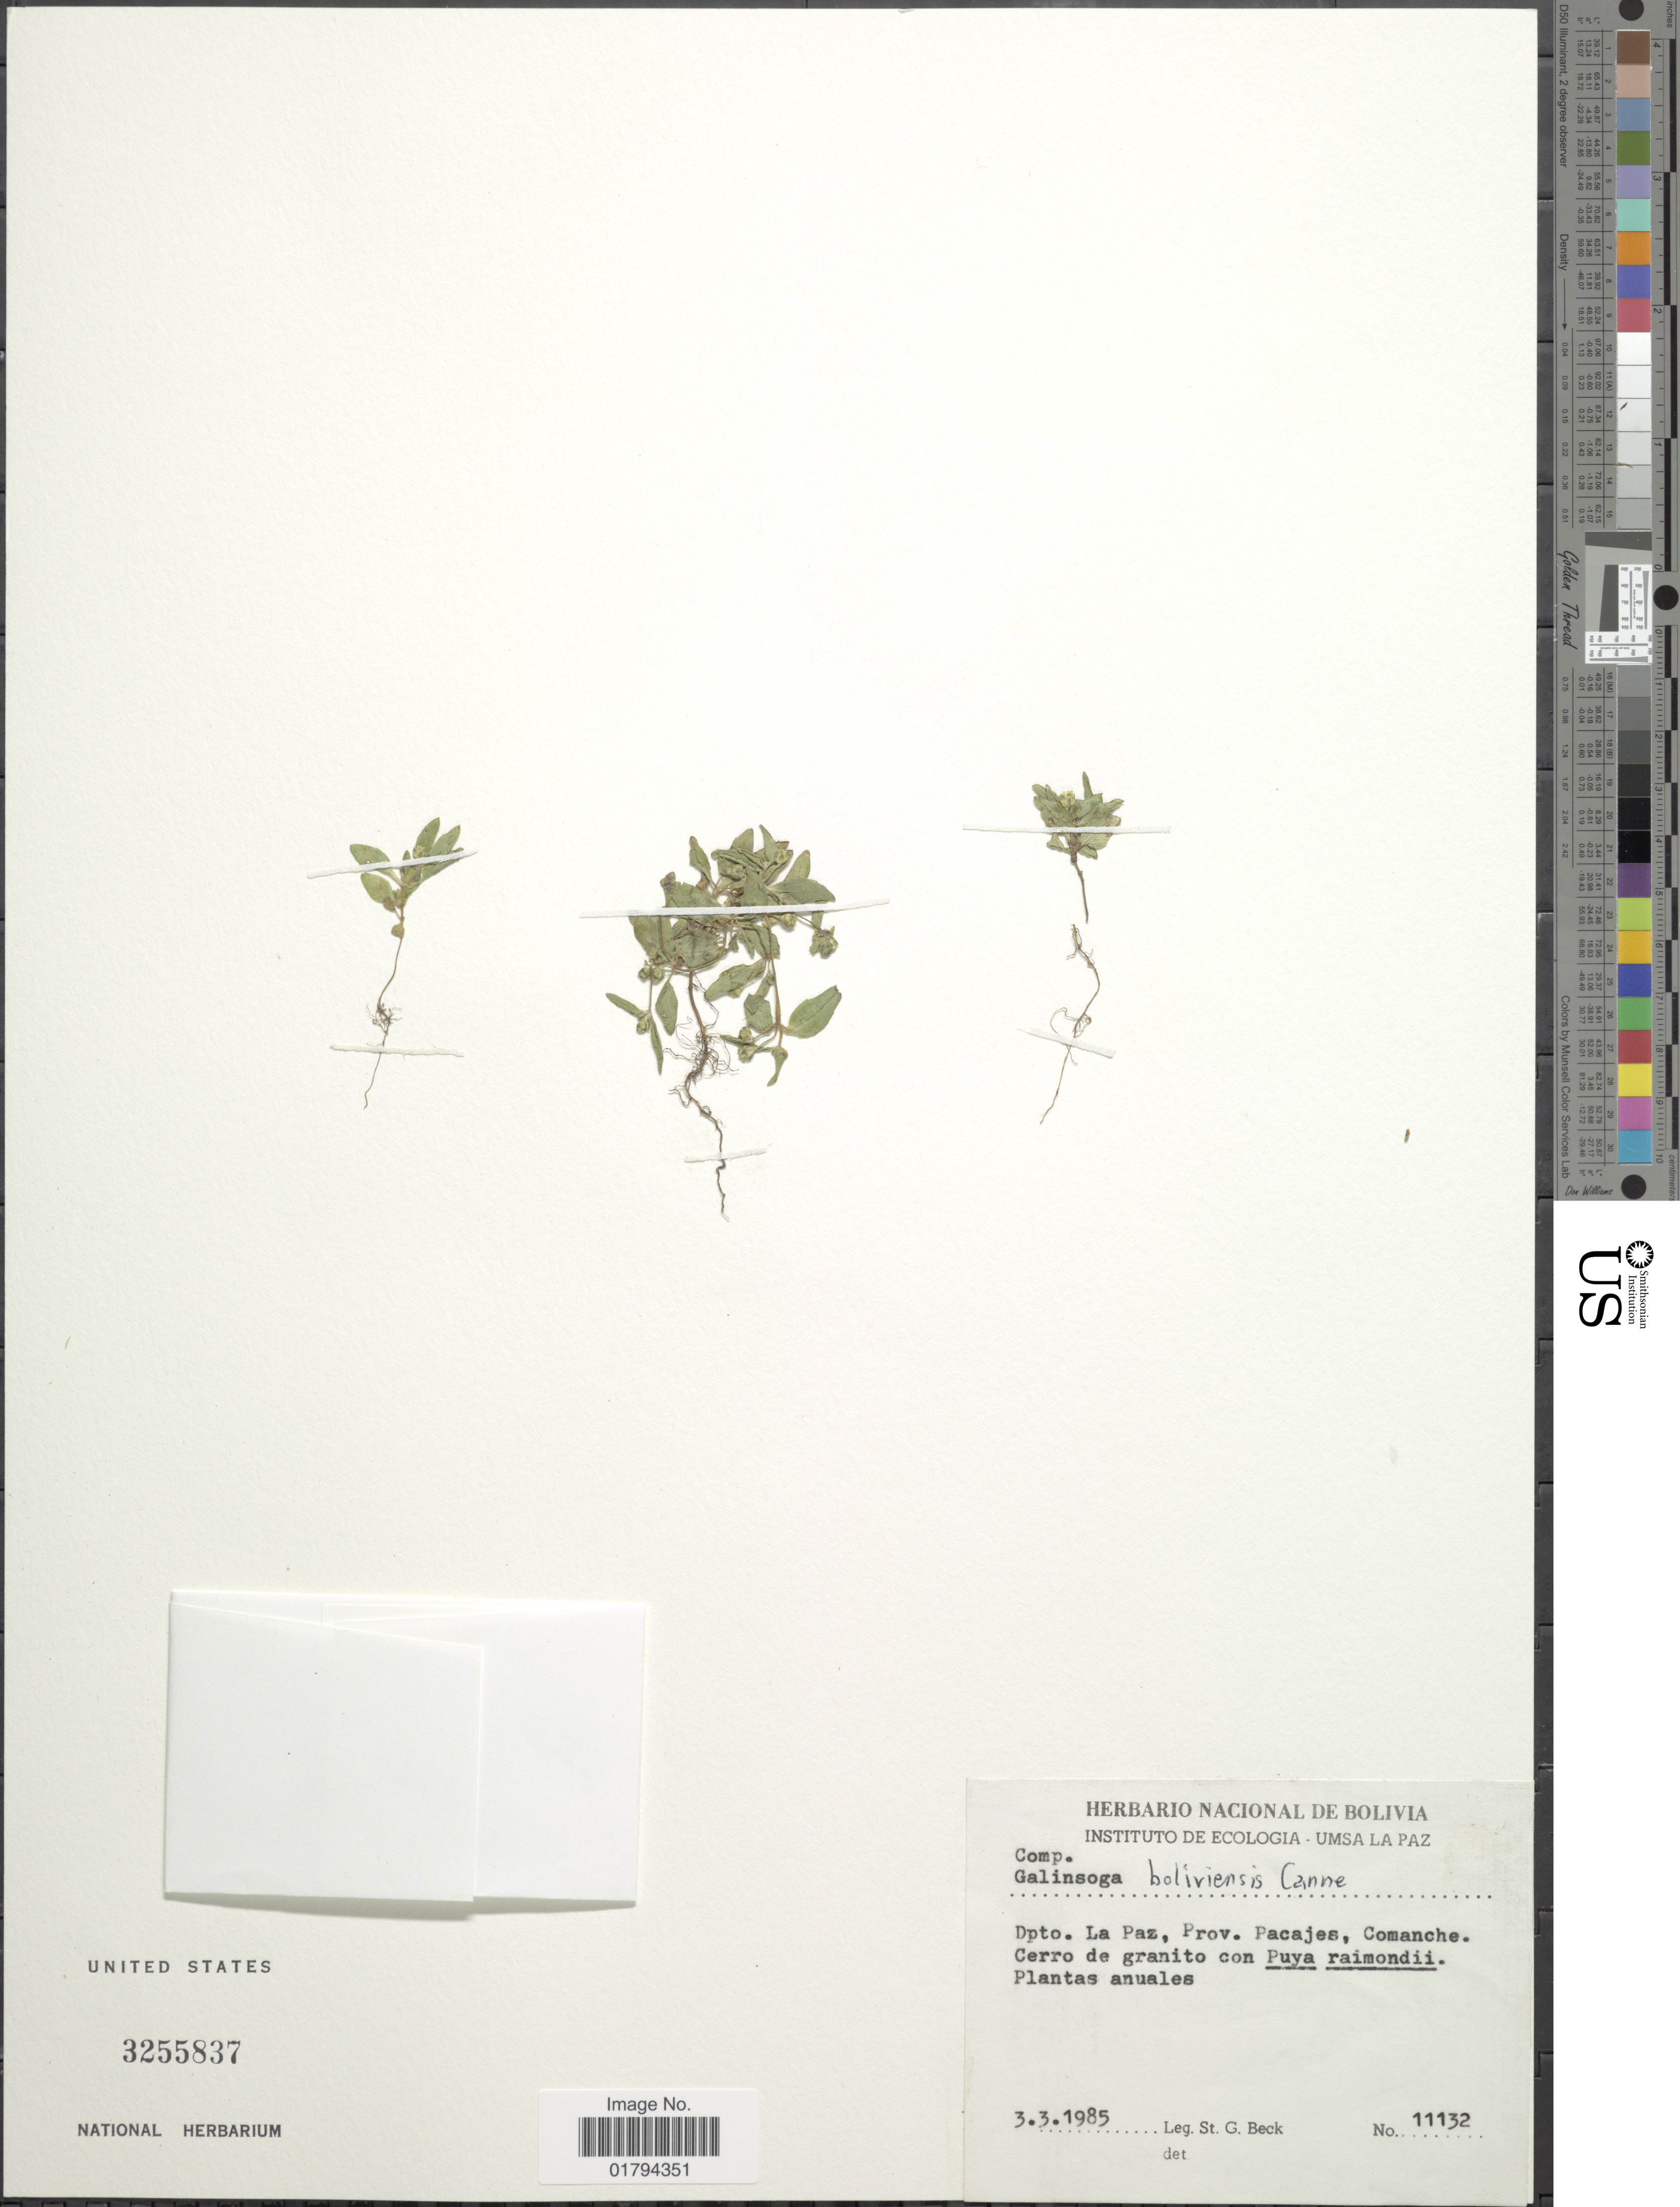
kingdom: Plantae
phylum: Tracheophyta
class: Magnoliopsida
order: Asterales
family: Asteraceae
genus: Galinsoga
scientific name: Galinsoga boliviensis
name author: Canne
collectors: S. G. Beck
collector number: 11132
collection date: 1985-03-03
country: Bolivia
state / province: La Paz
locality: Prov. Pacajes, Comanche.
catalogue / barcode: US 3255837